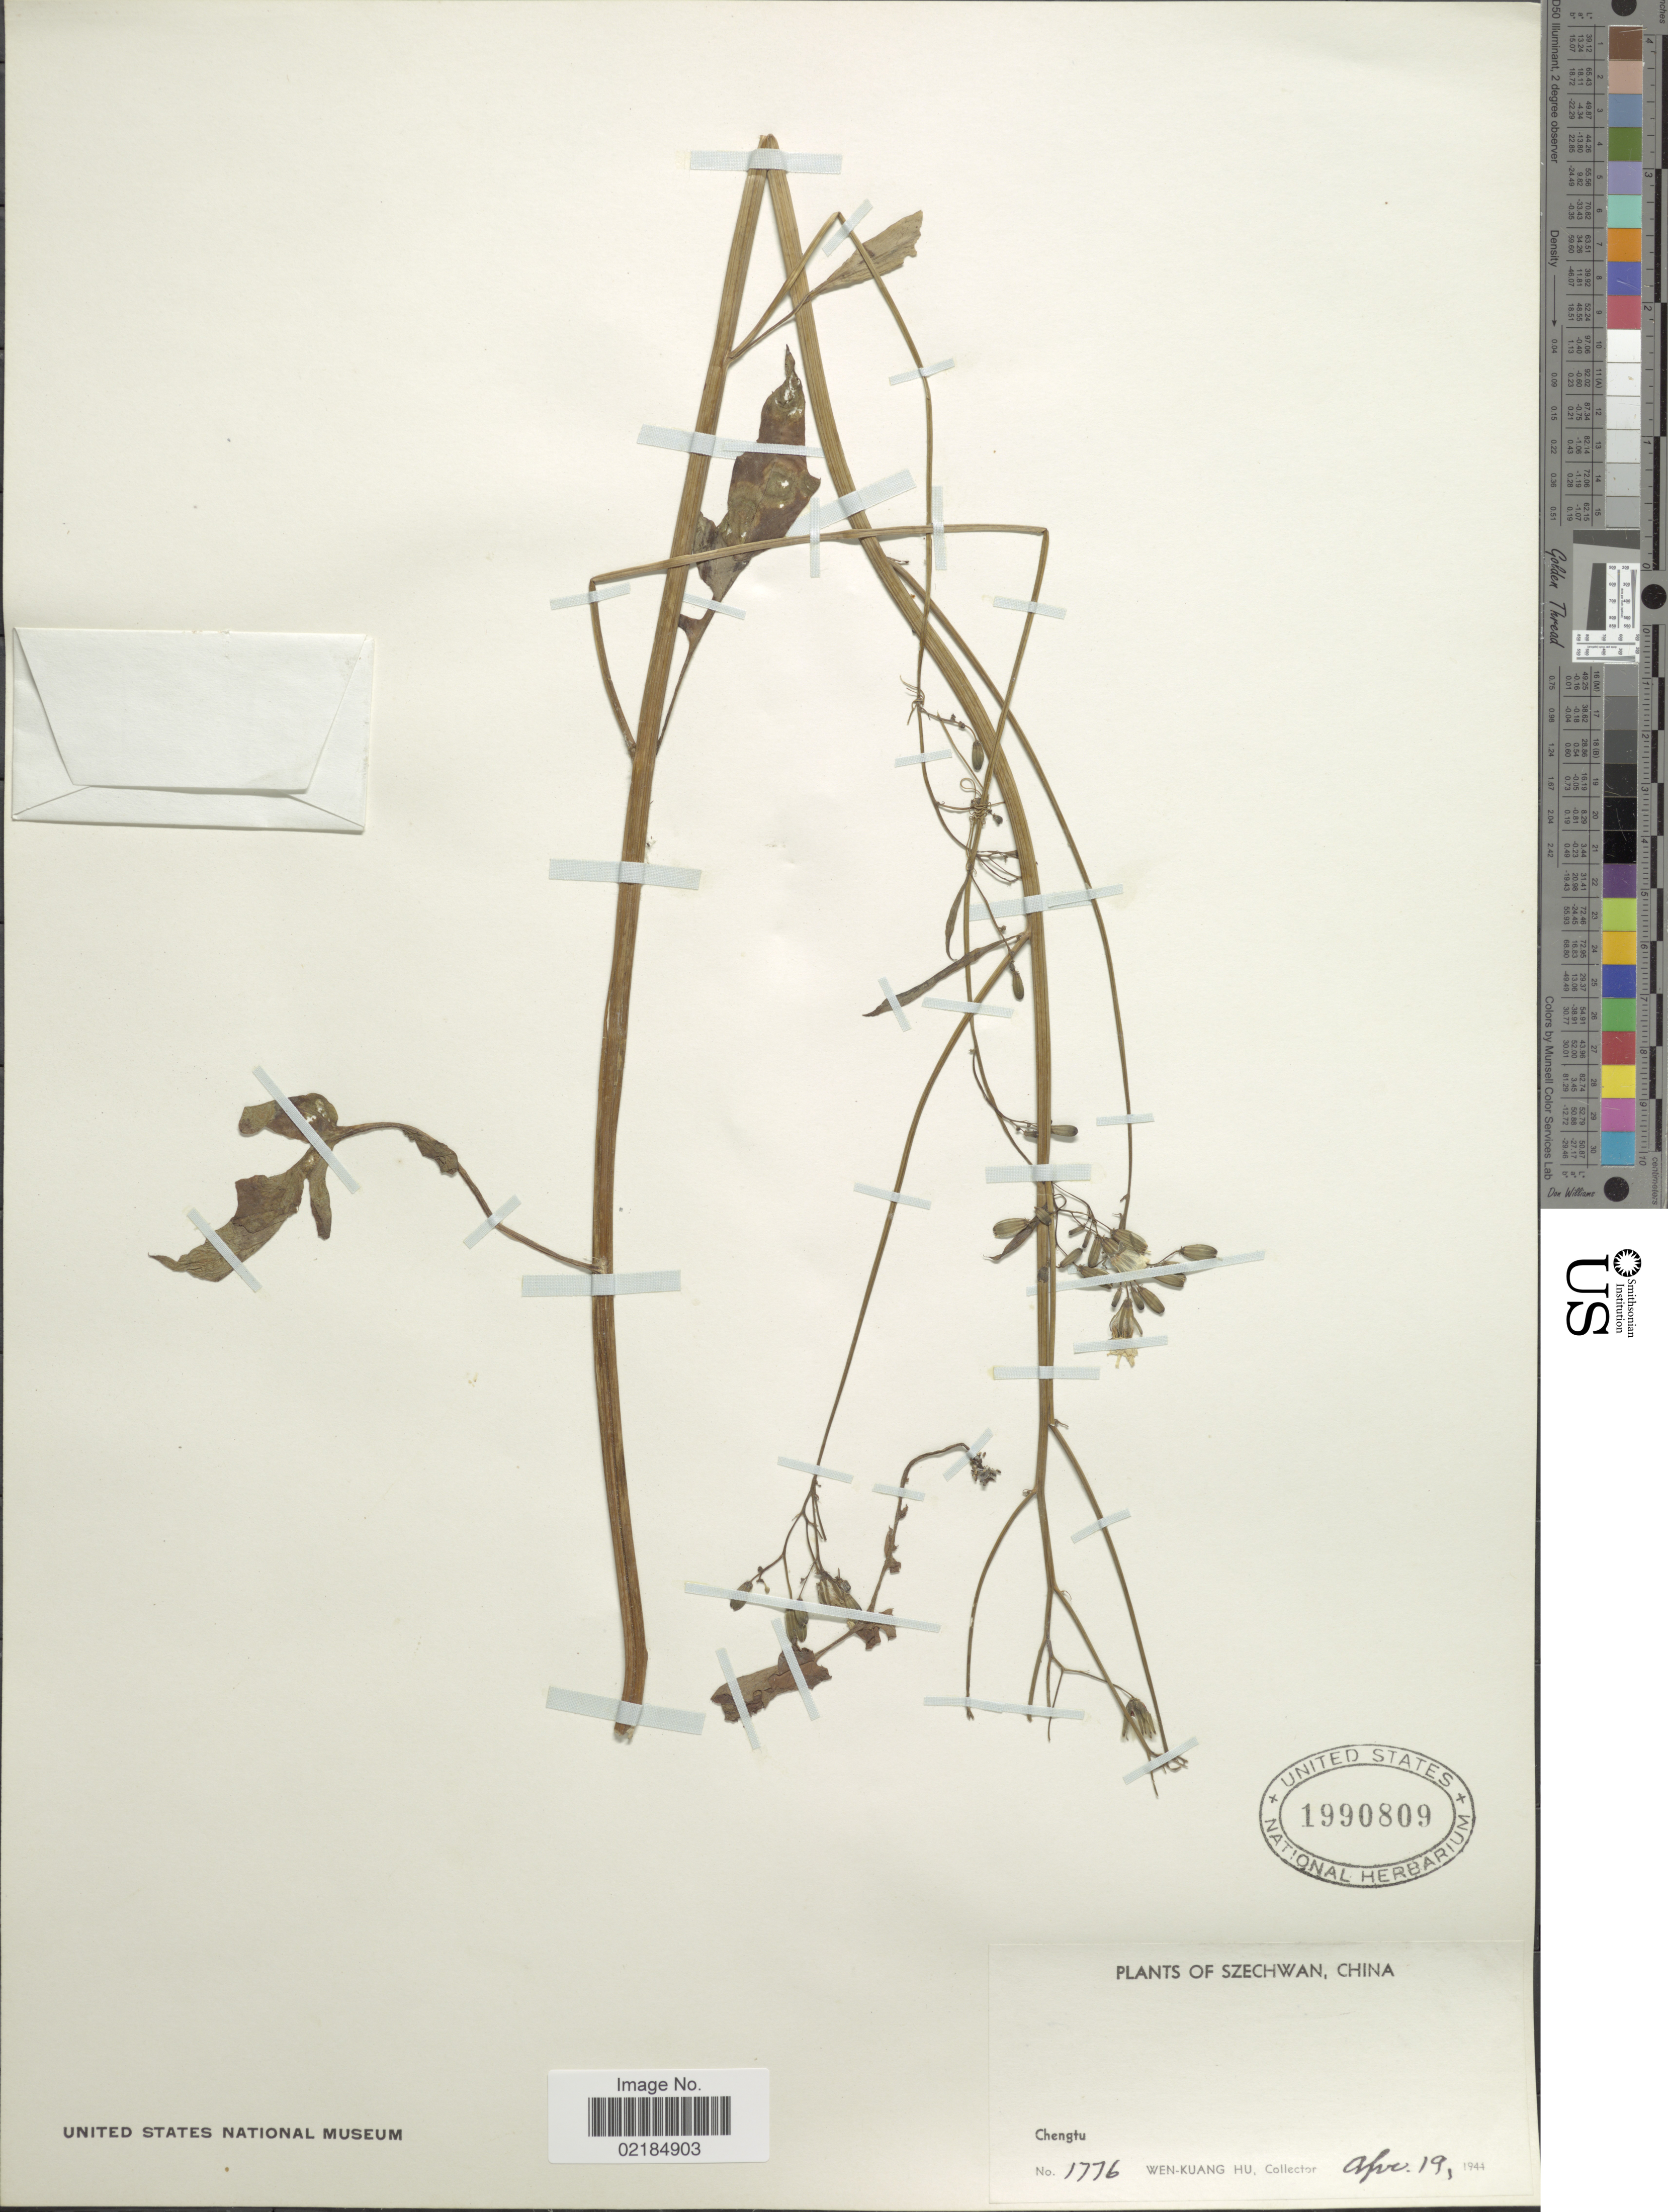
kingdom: Plantae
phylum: Tracheophyta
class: Magnoliopsida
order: Asterales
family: Asteraceae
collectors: W. K. Hu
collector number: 1776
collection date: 1944-04-19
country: China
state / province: Sichuan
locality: Szechwan, Chengtu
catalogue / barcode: US 1990809